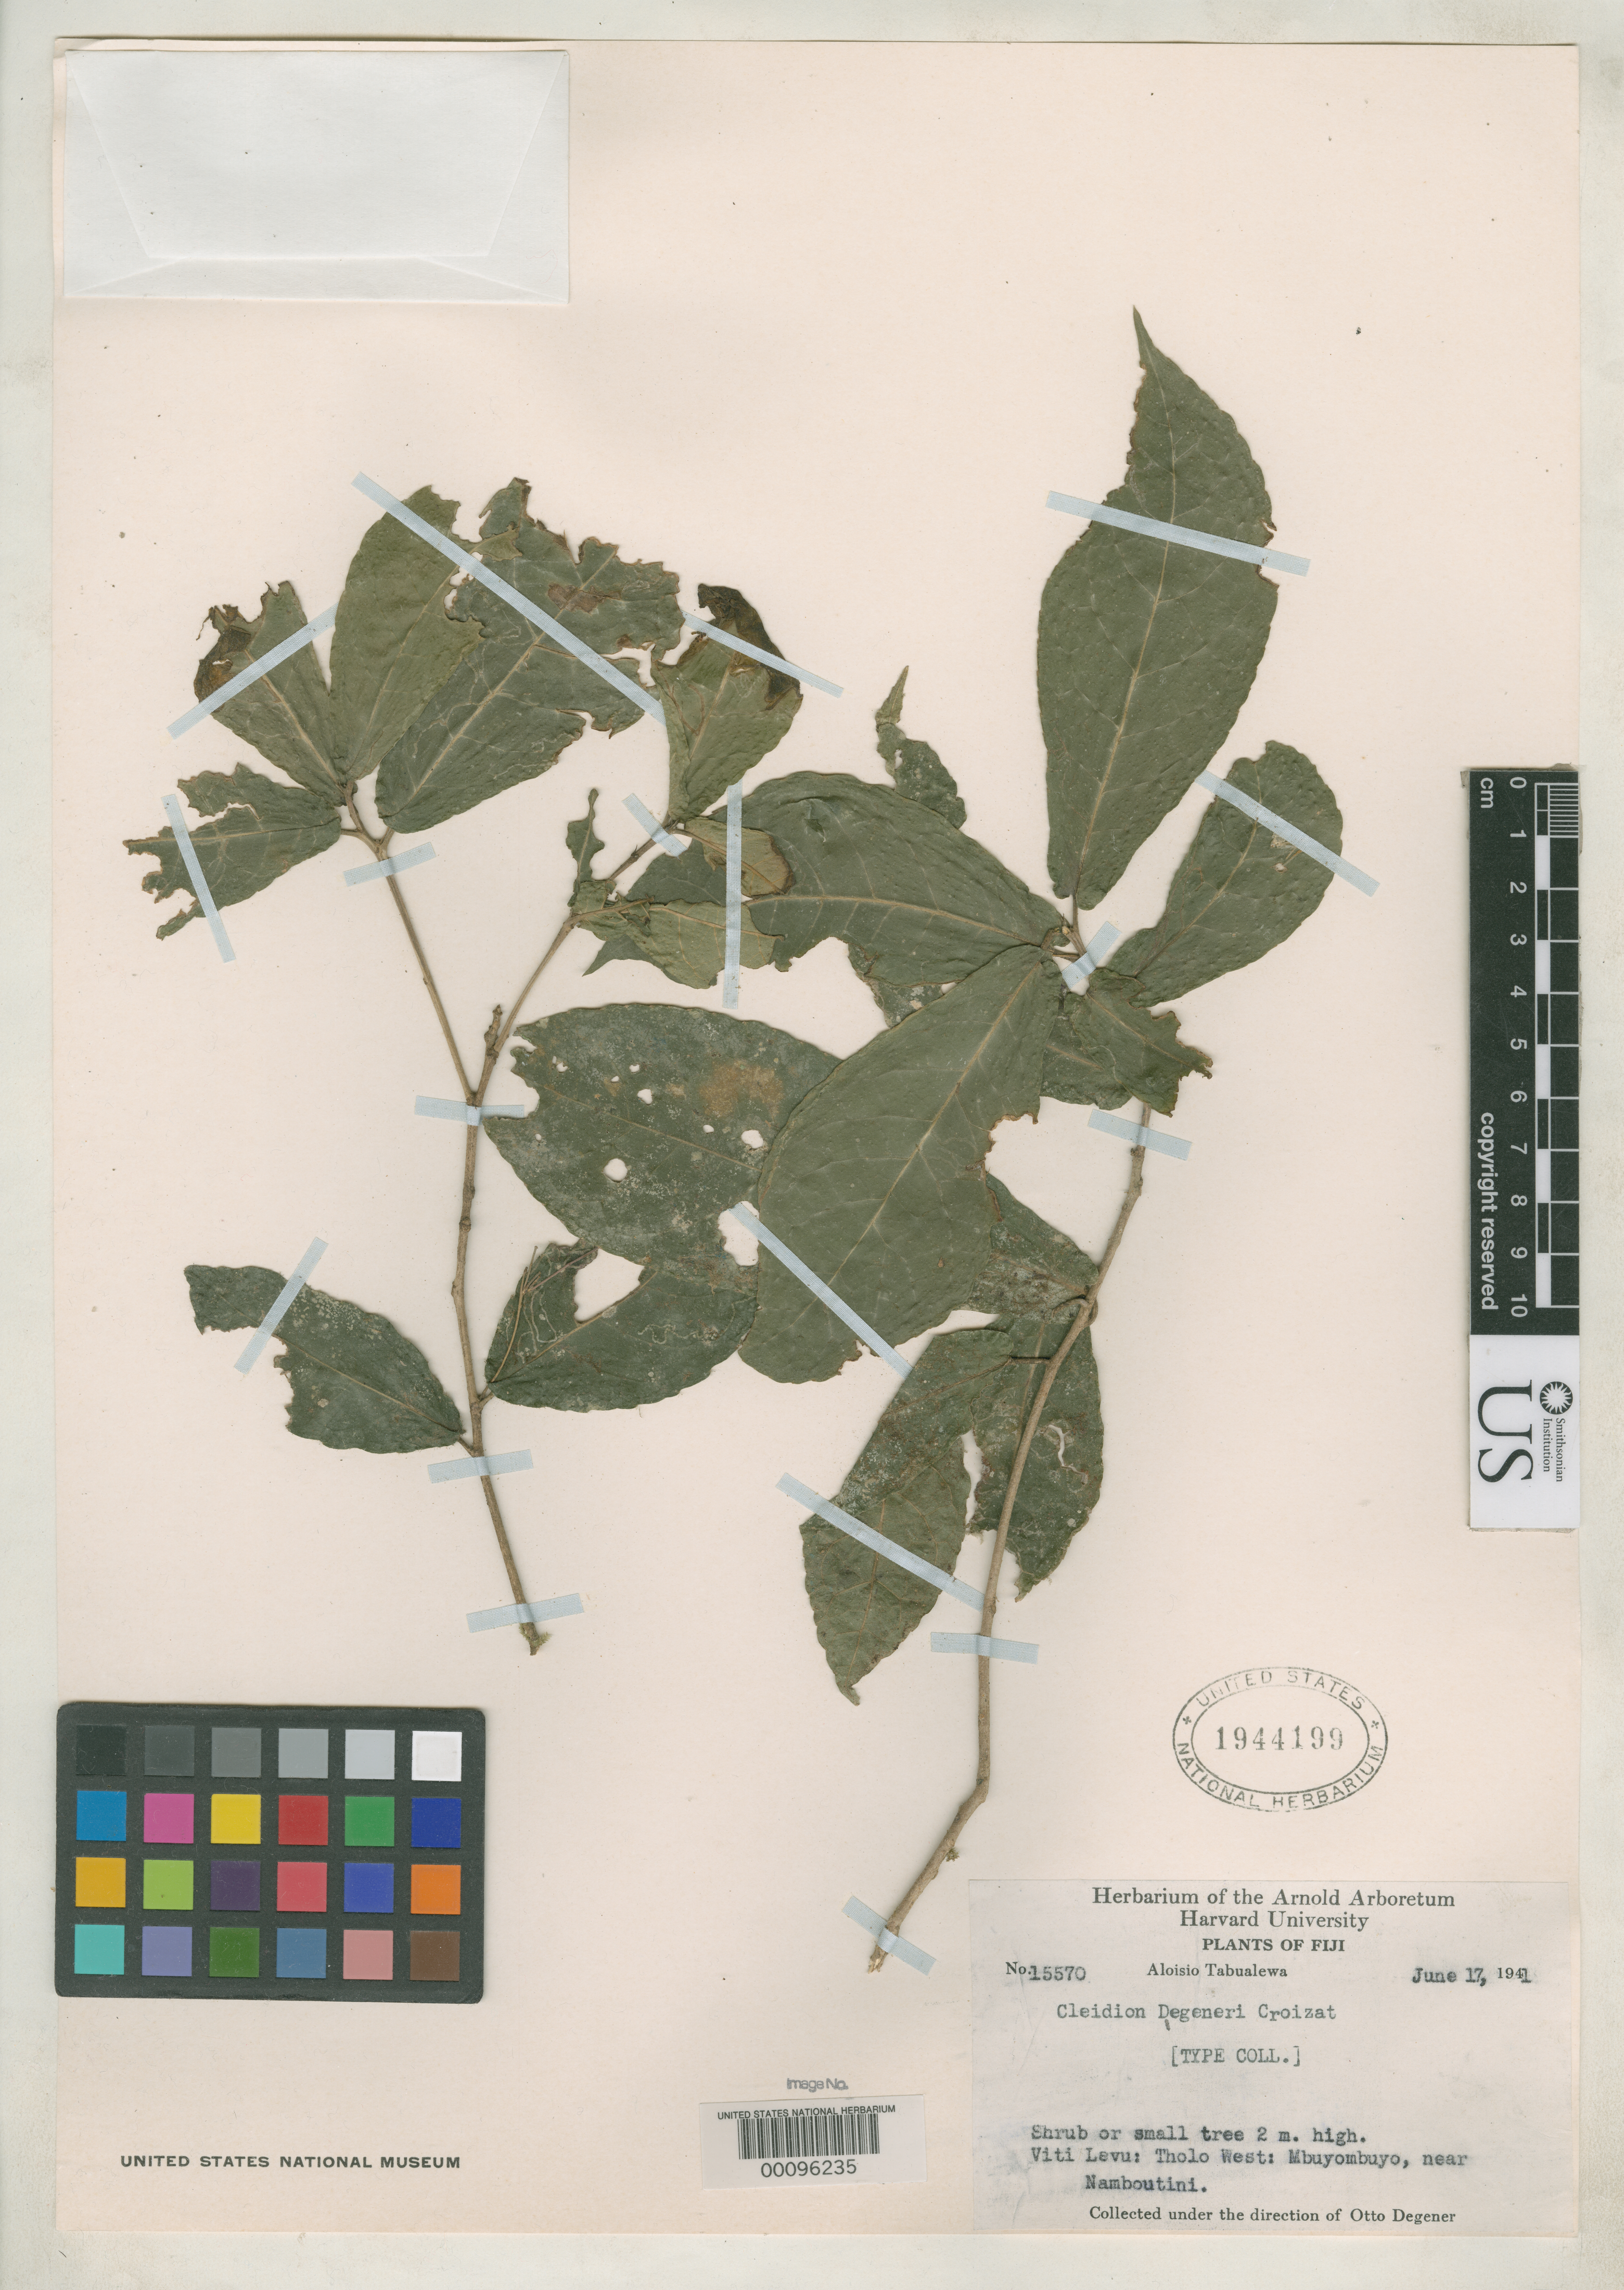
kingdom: Plantae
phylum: Tracheophyta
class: Magnoliopsida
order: Malpighiales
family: Euphorbiaceae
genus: Cleidion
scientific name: Cleidion degeneri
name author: Croizat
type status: Isotype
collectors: A. Tabualewa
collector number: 15570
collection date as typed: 17 Jun 1941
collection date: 1941-06-17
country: Fiji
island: Viti Levu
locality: Tholo west, Mbuyombuyo, near Namboutini. [Viti Levu Group]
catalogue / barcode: US 1944199